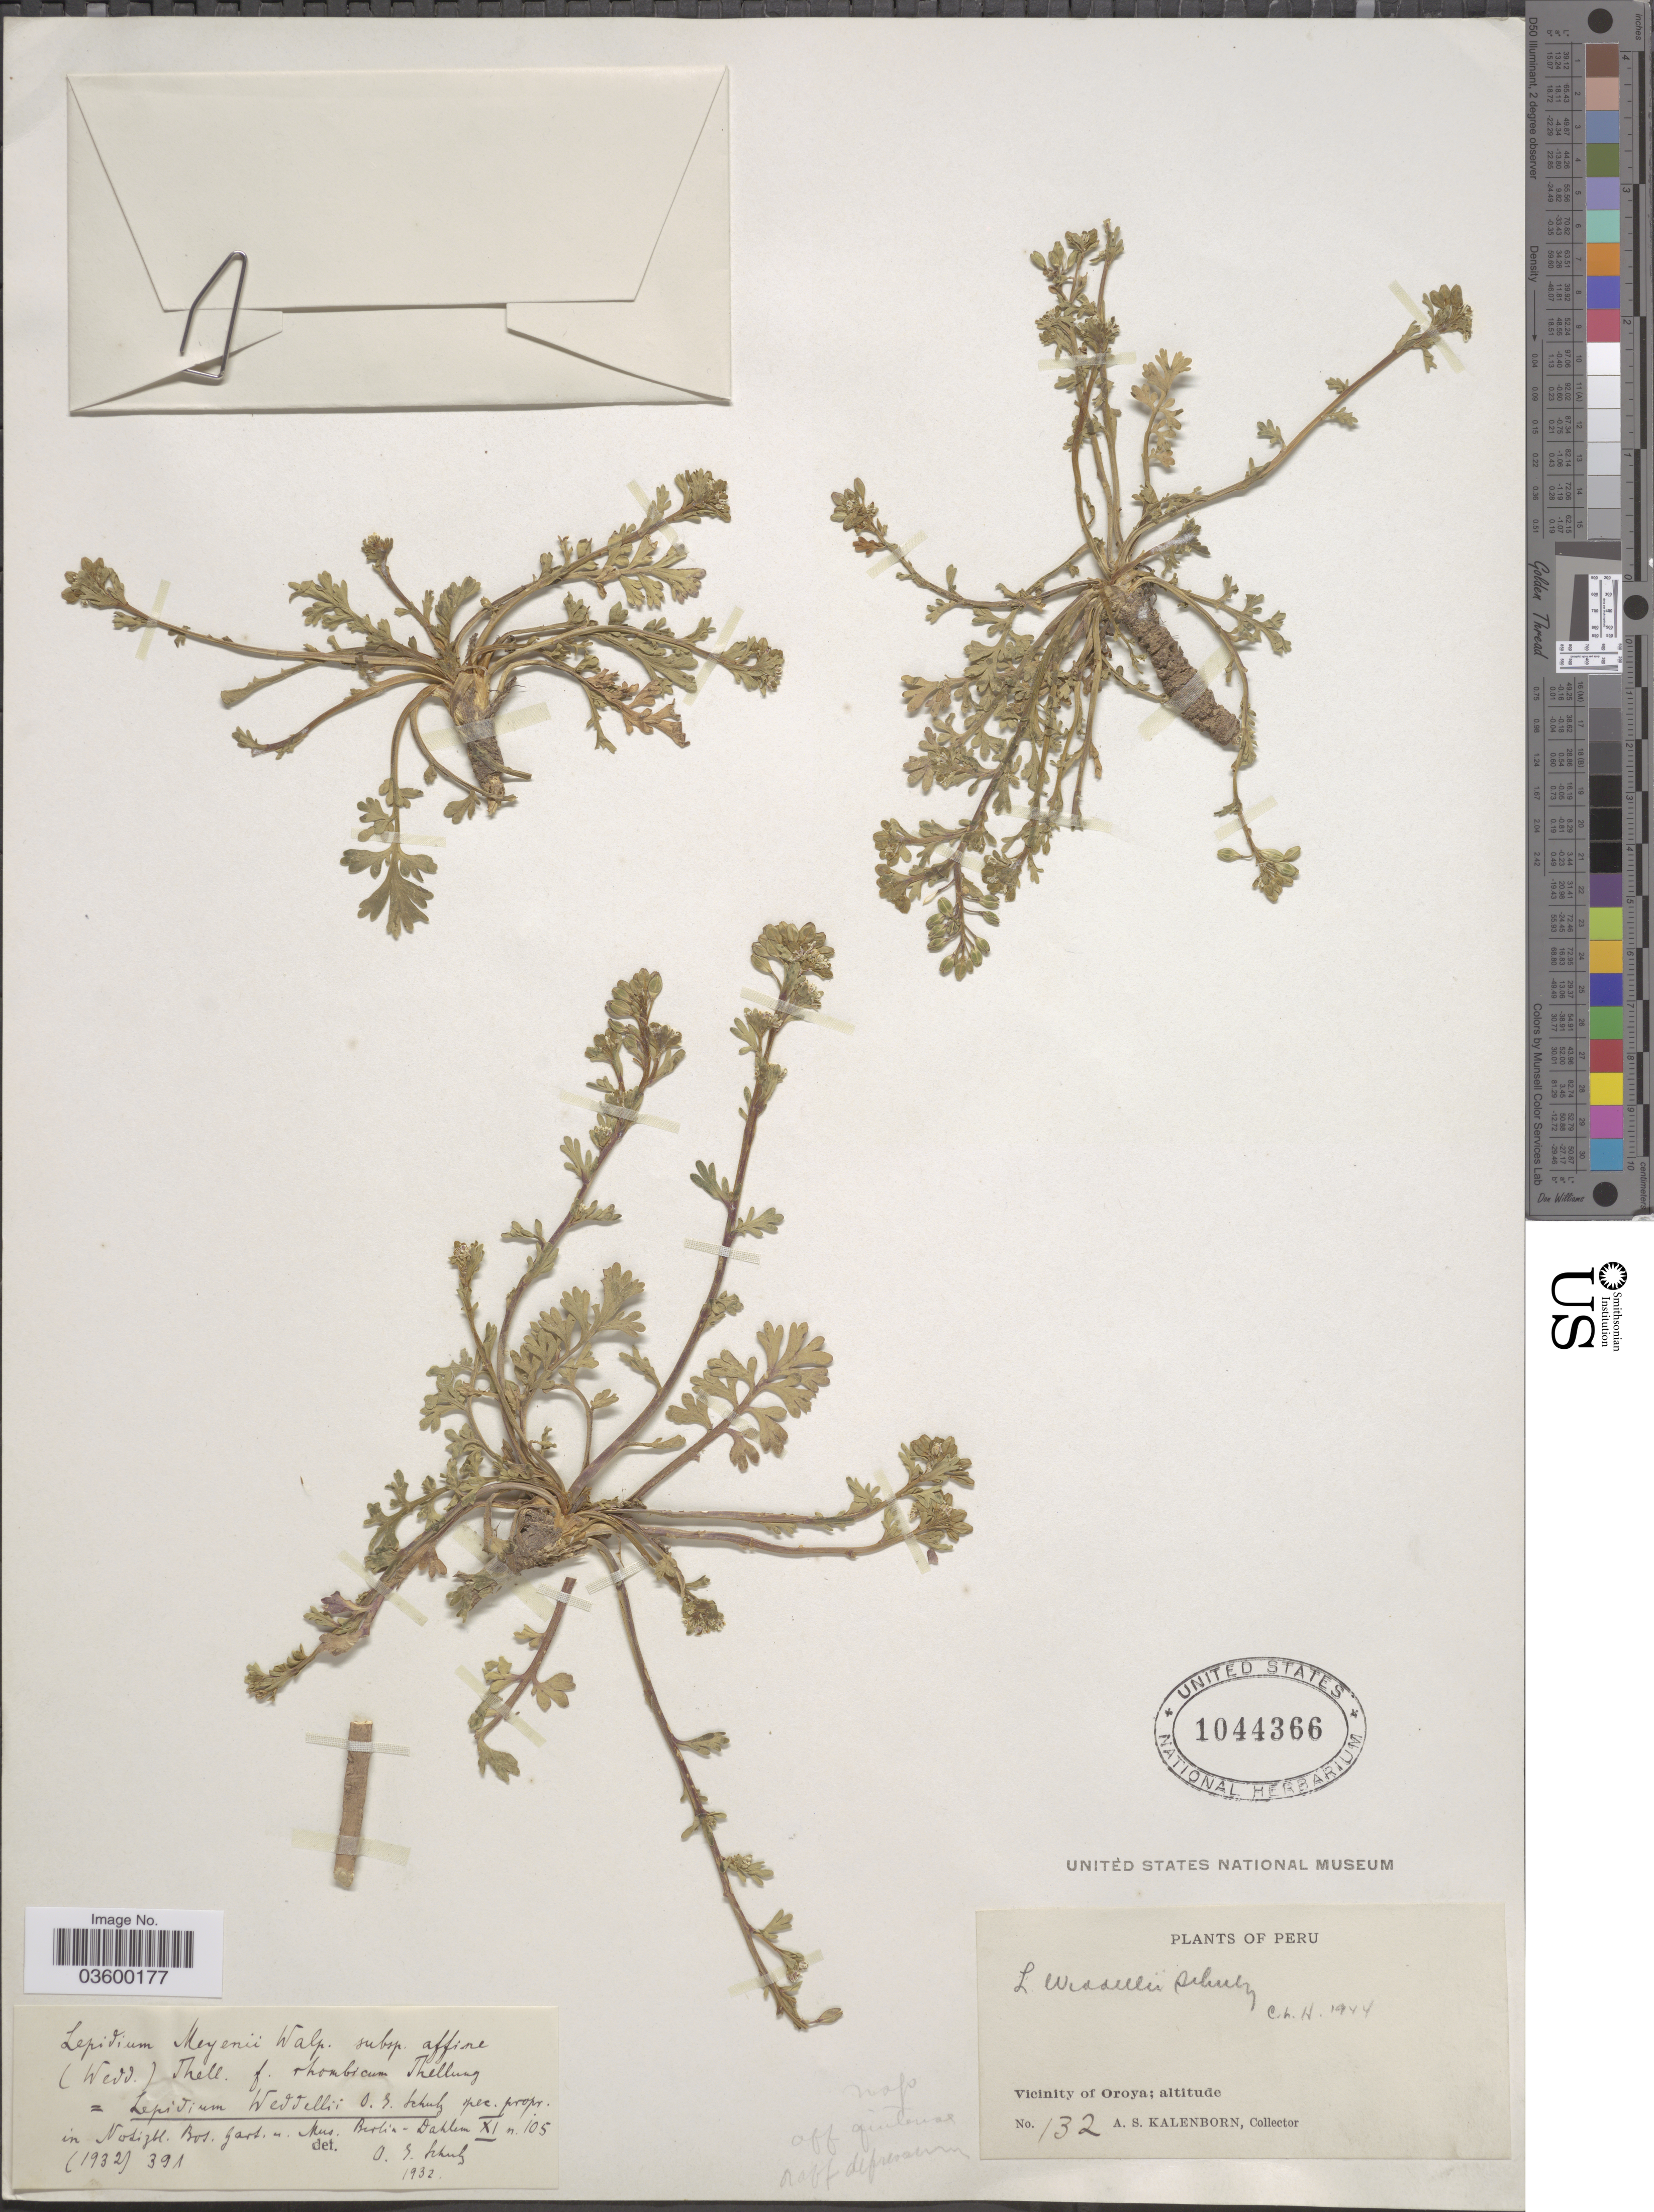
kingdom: Plantae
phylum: Tracheophyta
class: Magnoliopsida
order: Brassicales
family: Brassicaceae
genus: Lepidium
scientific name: Lepidium meyenii var. affine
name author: (Wedd.) Thell.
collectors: A. Kalenborn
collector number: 132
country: Peru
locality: Vicinity of Oroya.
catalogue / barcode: US 1044366